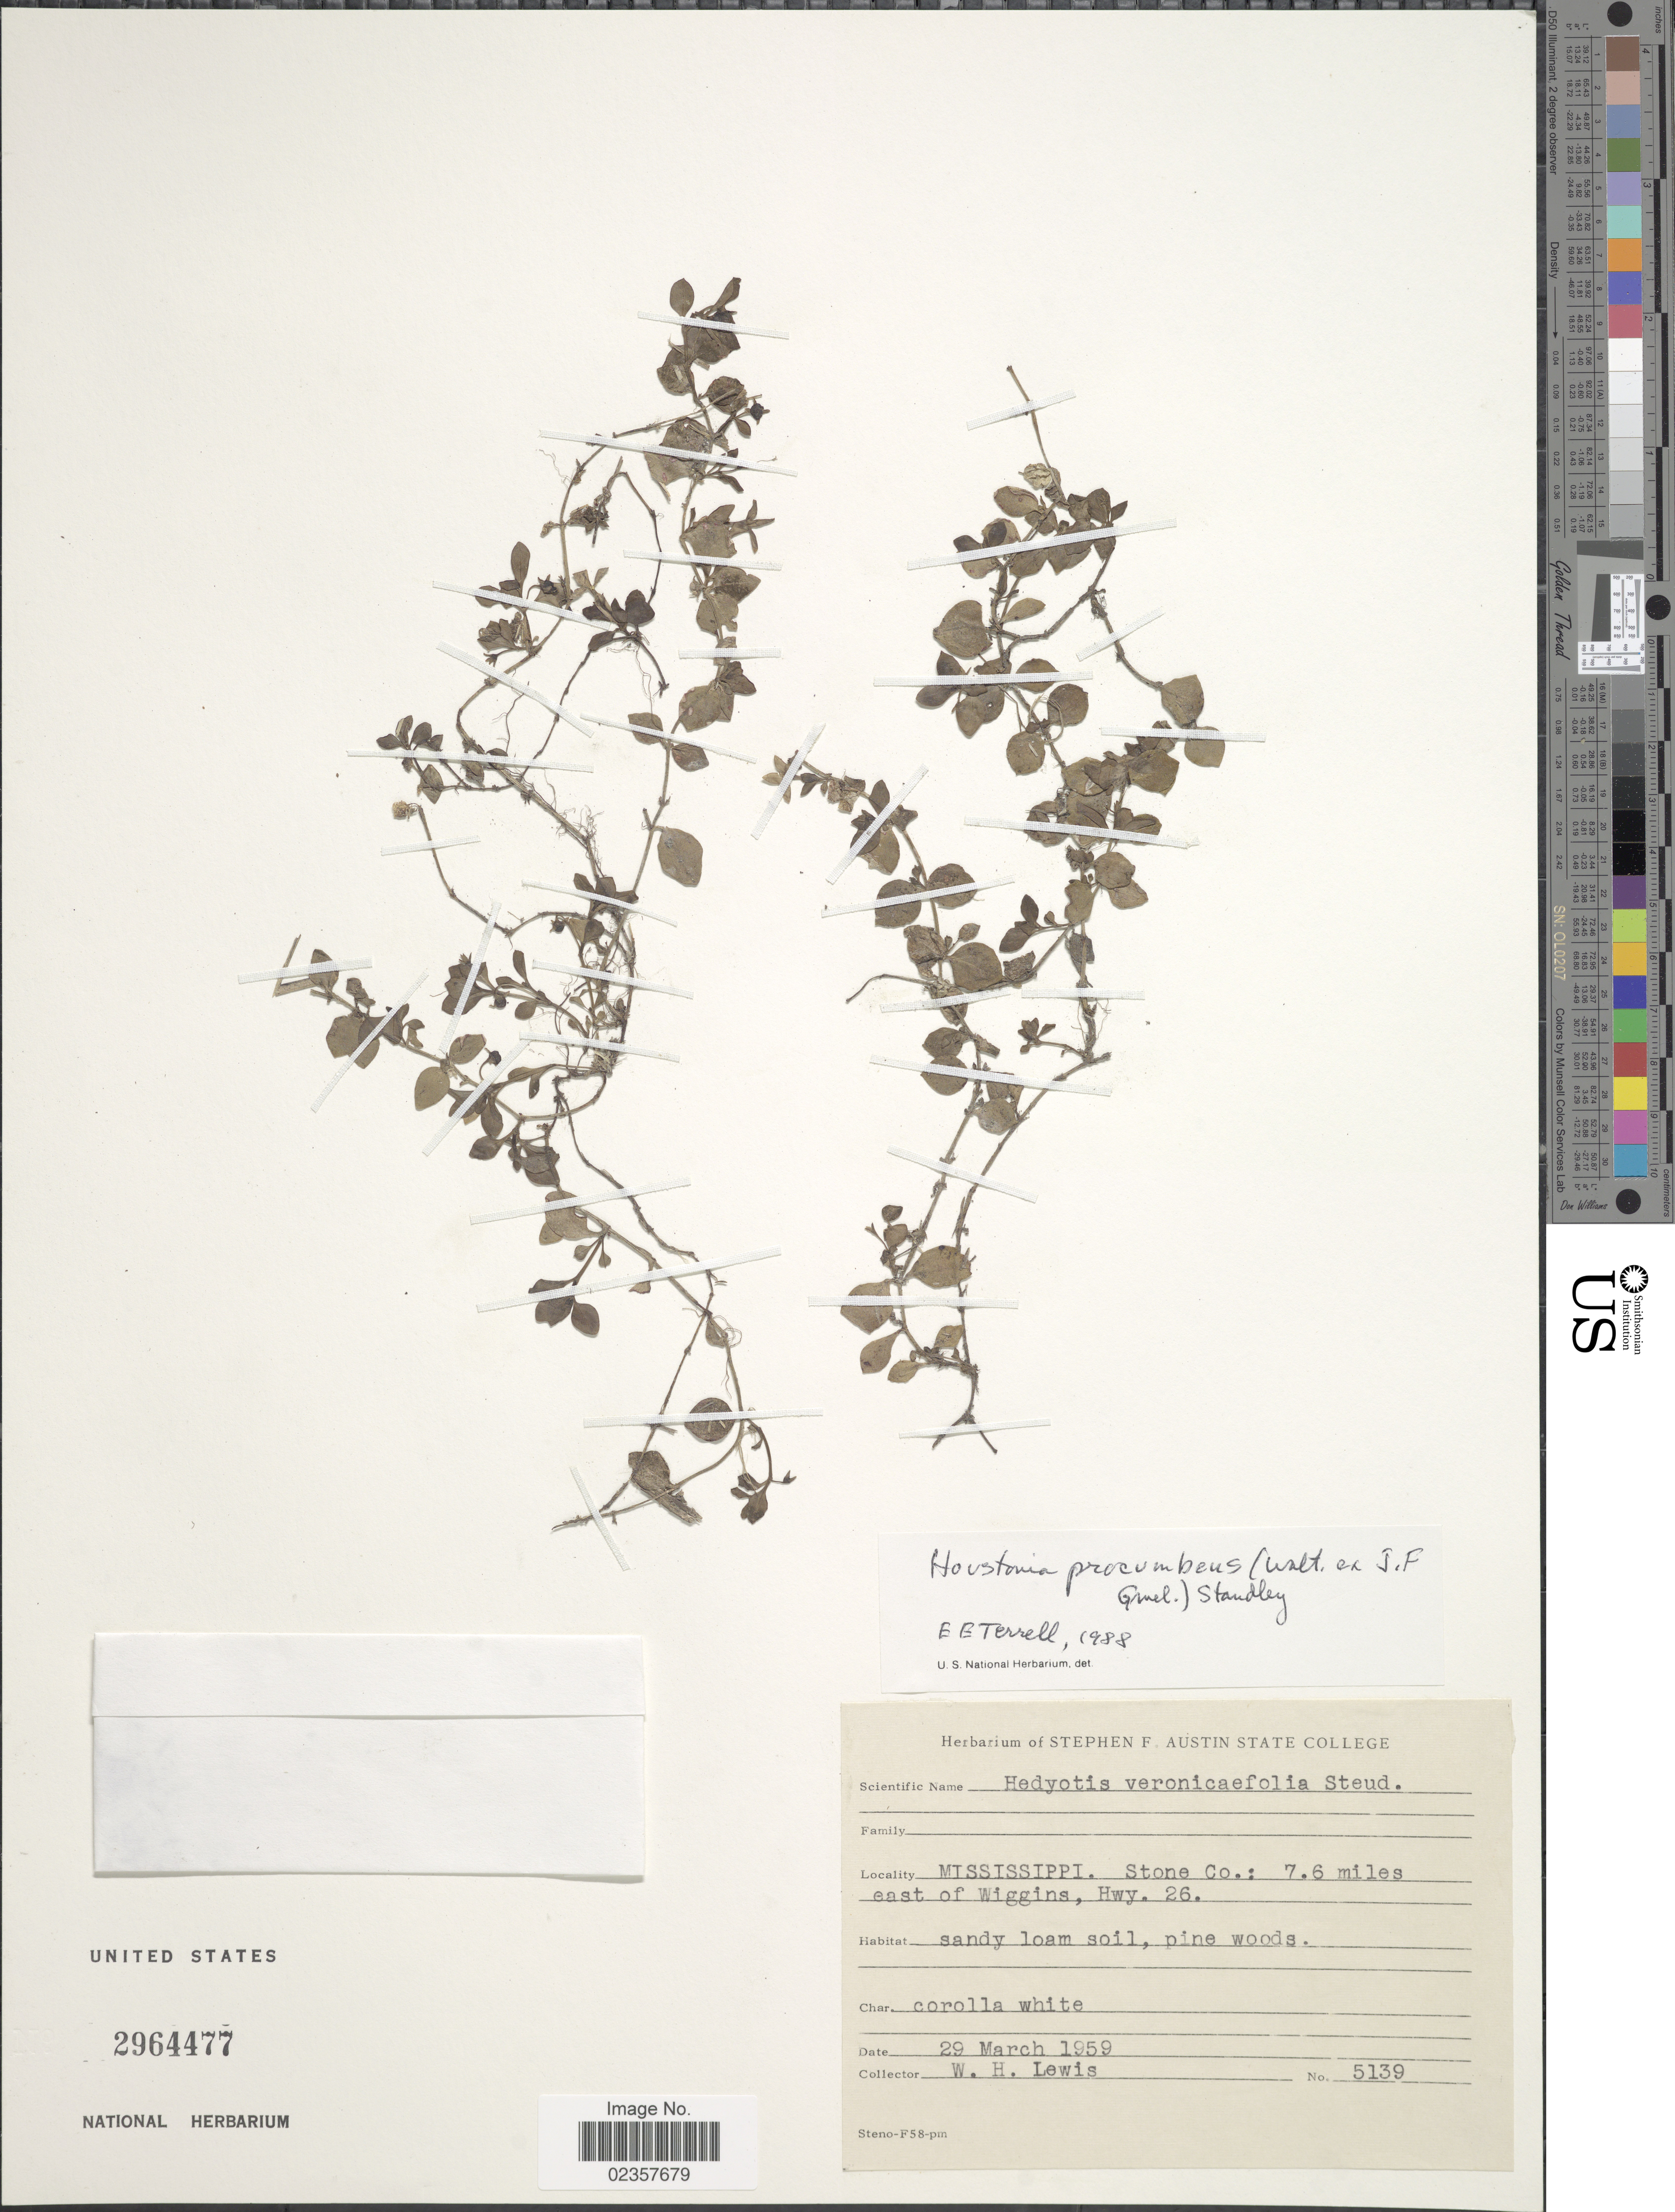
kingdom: Plantae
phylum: Tracheophyta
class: Magnoliopsida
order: Gentianales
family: Rubiaceae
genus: Houstonia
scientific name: Houstonia procumbens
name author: (Walter ex J.F. Gmel.) Standl.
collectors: W. H. Lewis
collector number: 5139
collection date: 1959-03-29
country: United States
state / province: Mississippi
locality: Stone Co.: 7.6 miles east of Wiggins, Hwy. 26.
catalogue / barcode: US 2964477